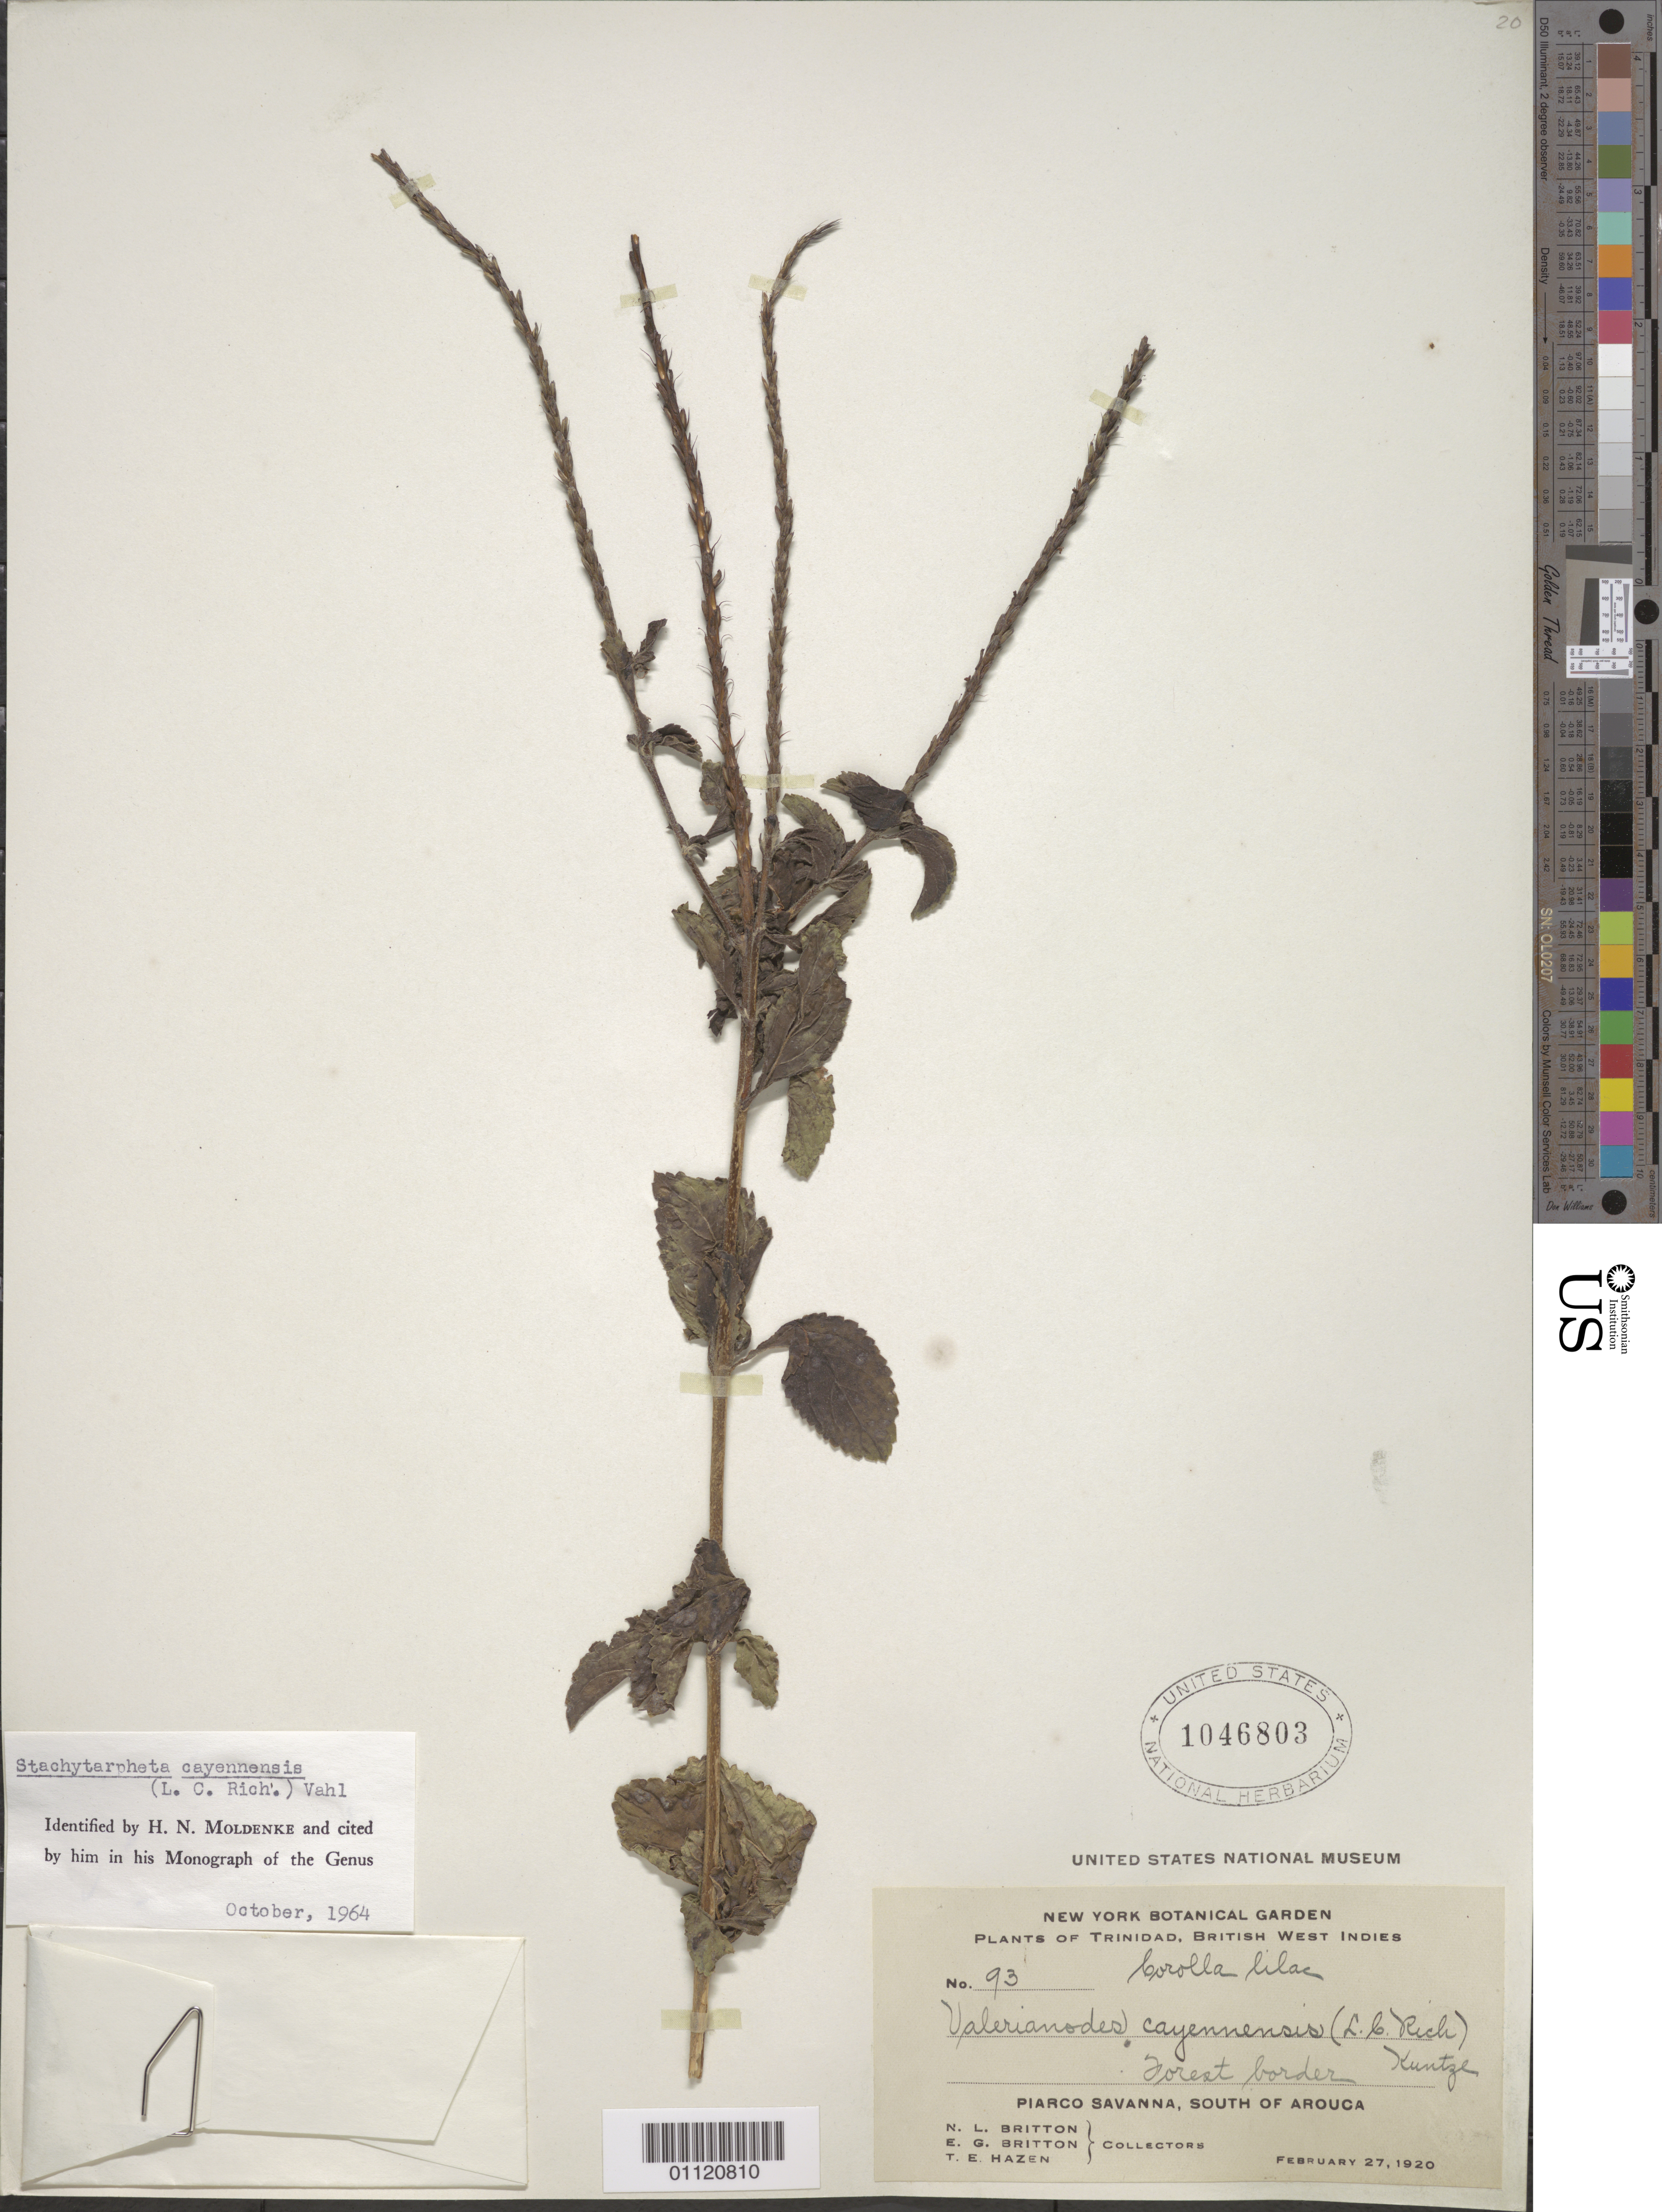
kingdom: Plantae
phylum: Tracheophyta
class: Magnoliopsida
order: Lamiales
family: Verbenaceae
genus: Stachytarpheta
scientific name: Stachytarpheta cayennensis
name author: (Rich.) Vahl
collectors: N. Britton, E. G. Britton & T. E. Hazen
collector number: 93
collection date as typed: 27 Feb 1920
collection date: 1920-02-27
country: Trinidad and Tobago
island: Trinidad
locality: Piarco Savanna, S of Arouca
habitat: forest border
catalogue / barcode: US 1046803